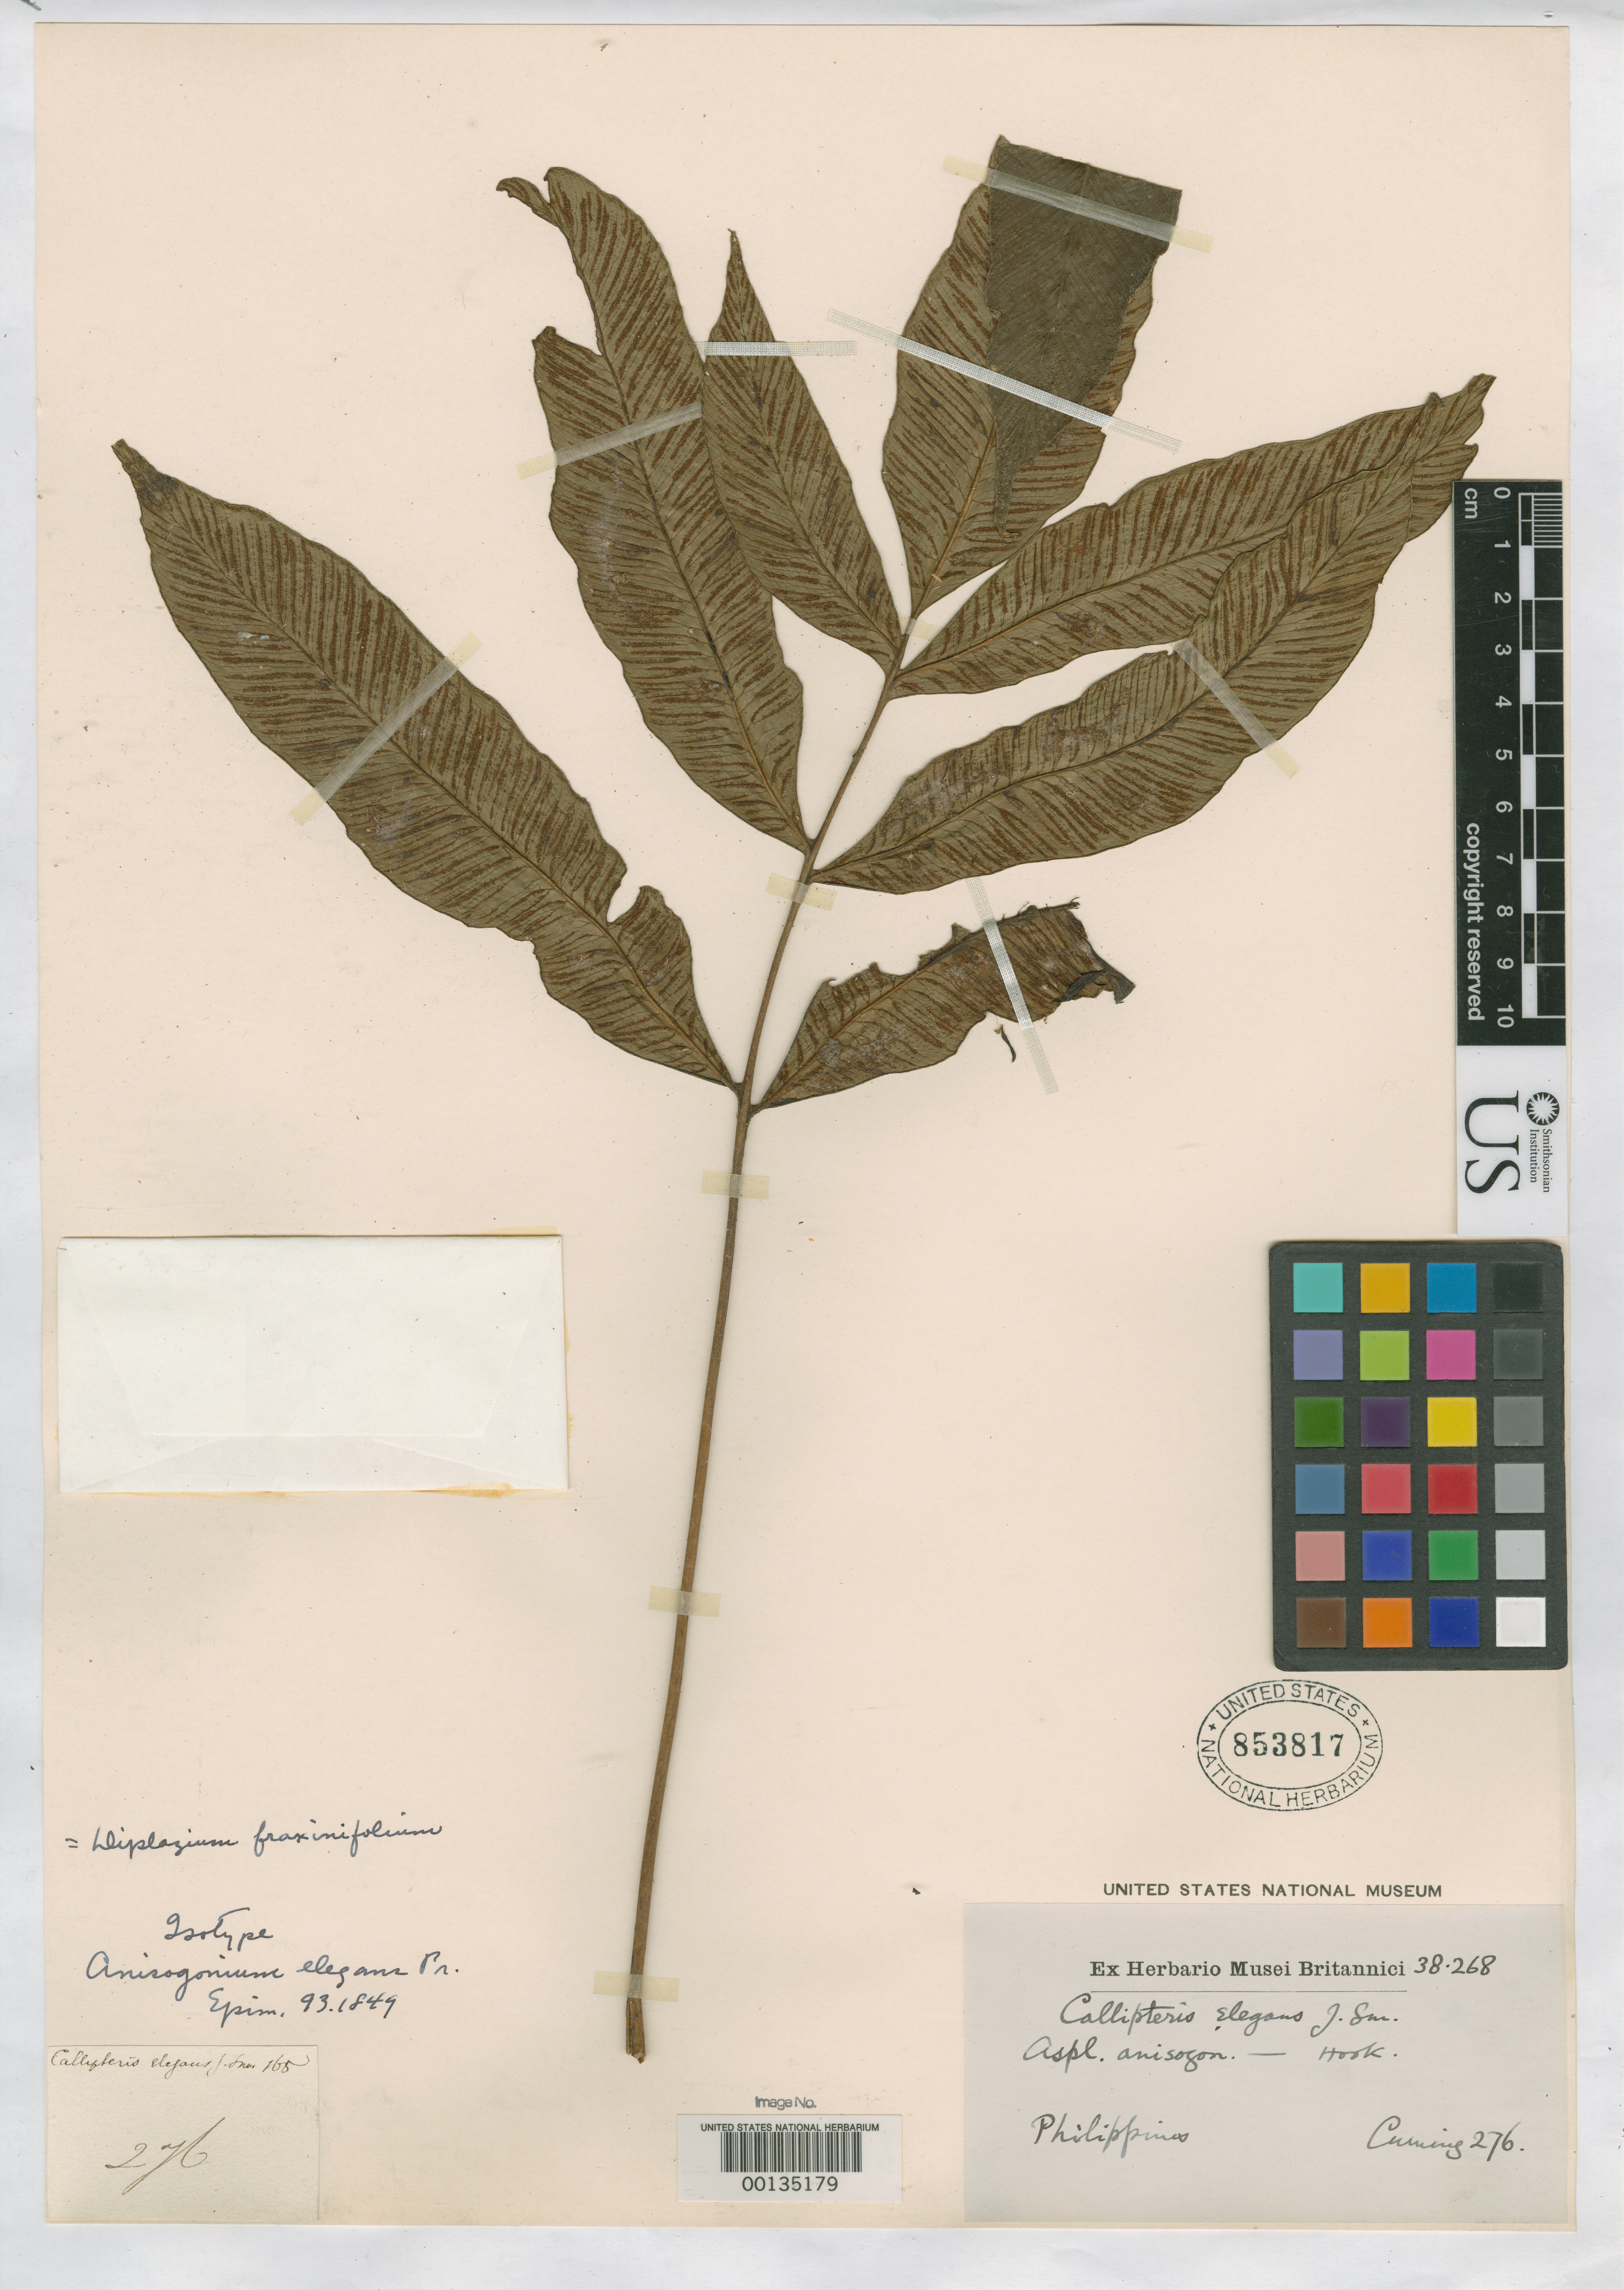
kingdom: Plantae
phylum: Tracheophyta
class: Polypodiopsida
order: Polypodiales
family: Athyriaceae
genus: Anisogonium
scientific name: Anisogonium elegans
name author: C. Presl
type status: Type Collection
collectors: H. Cuming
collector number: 276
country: Philippines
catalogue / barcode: US 853817